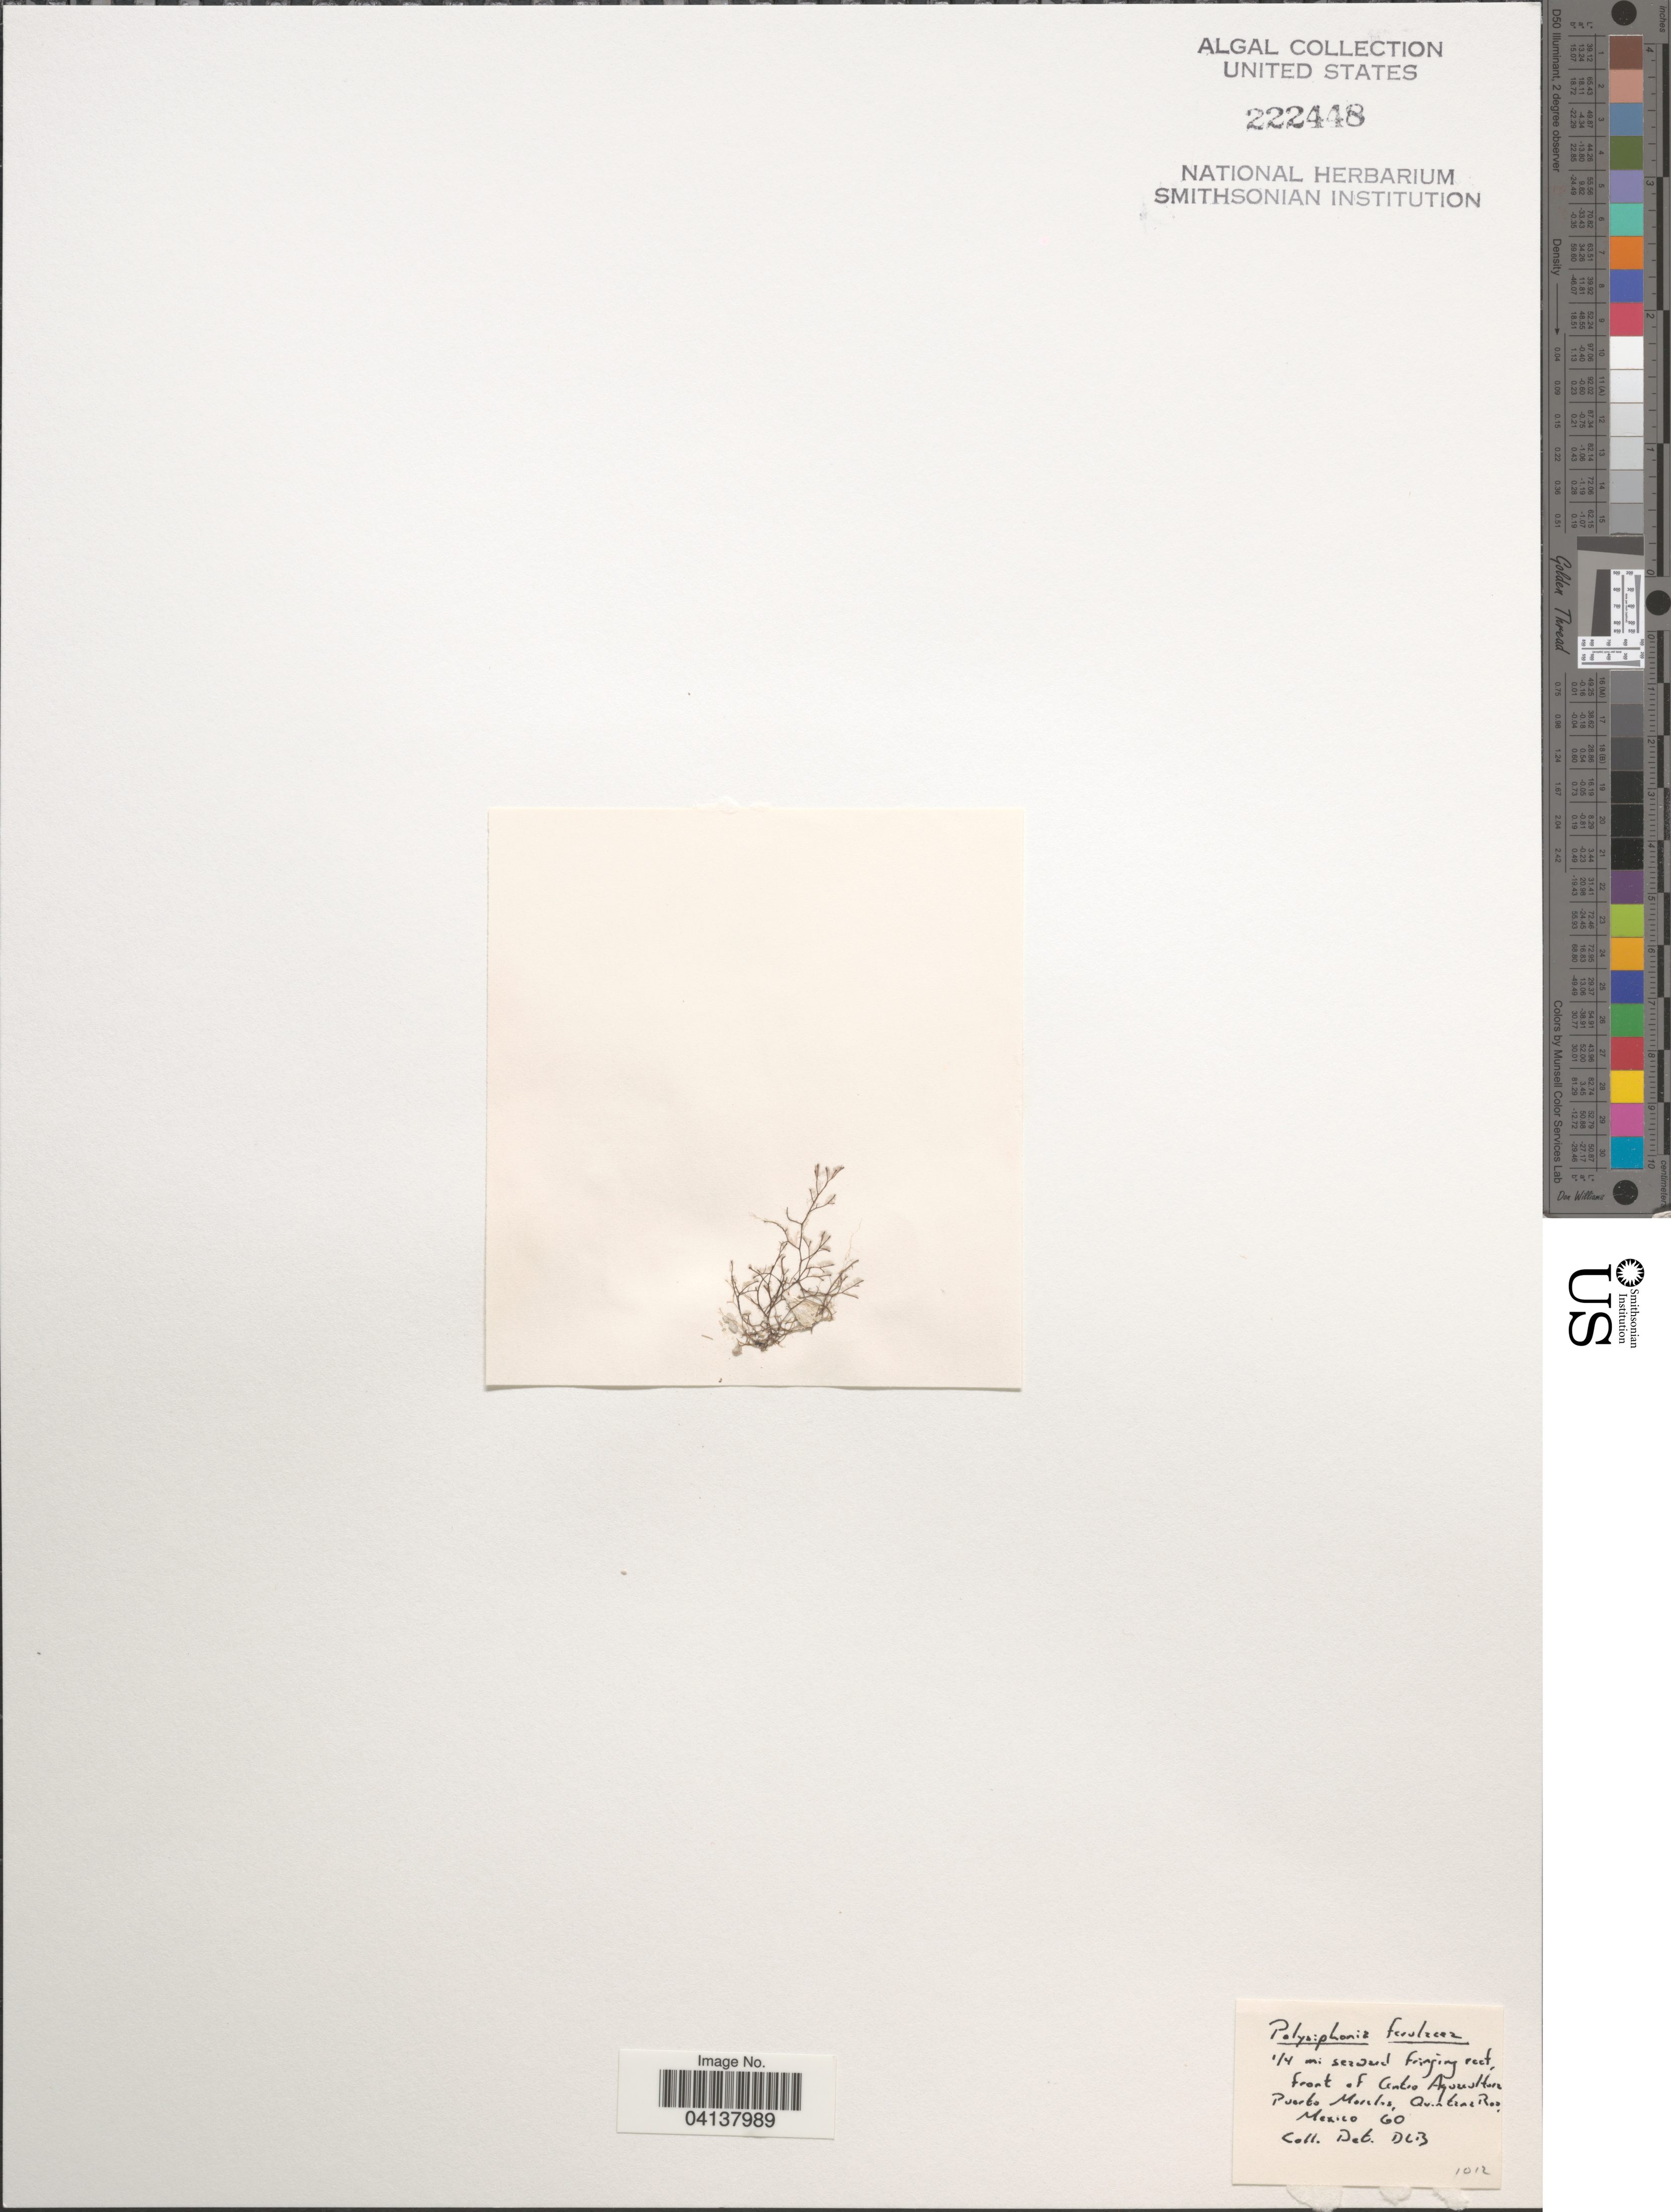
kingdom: Plantae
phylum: Rhodophyta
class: Florideophyceae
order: Ceramiales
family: Rhodomelaceae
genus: Melanothamnus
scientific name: Melanothamnus ferulaceus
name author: (Suhr ex J. Agardh) Diaz-Tapia & Maggs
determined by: Algae name updating Project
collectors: D. L. B.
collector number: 1012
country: Mexico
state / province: Quintana Roo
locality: ¼ mi seaward fringing reef, front of Centro Aquacultura. [interpreted] Puerto Morelos.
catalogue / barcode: US 222448